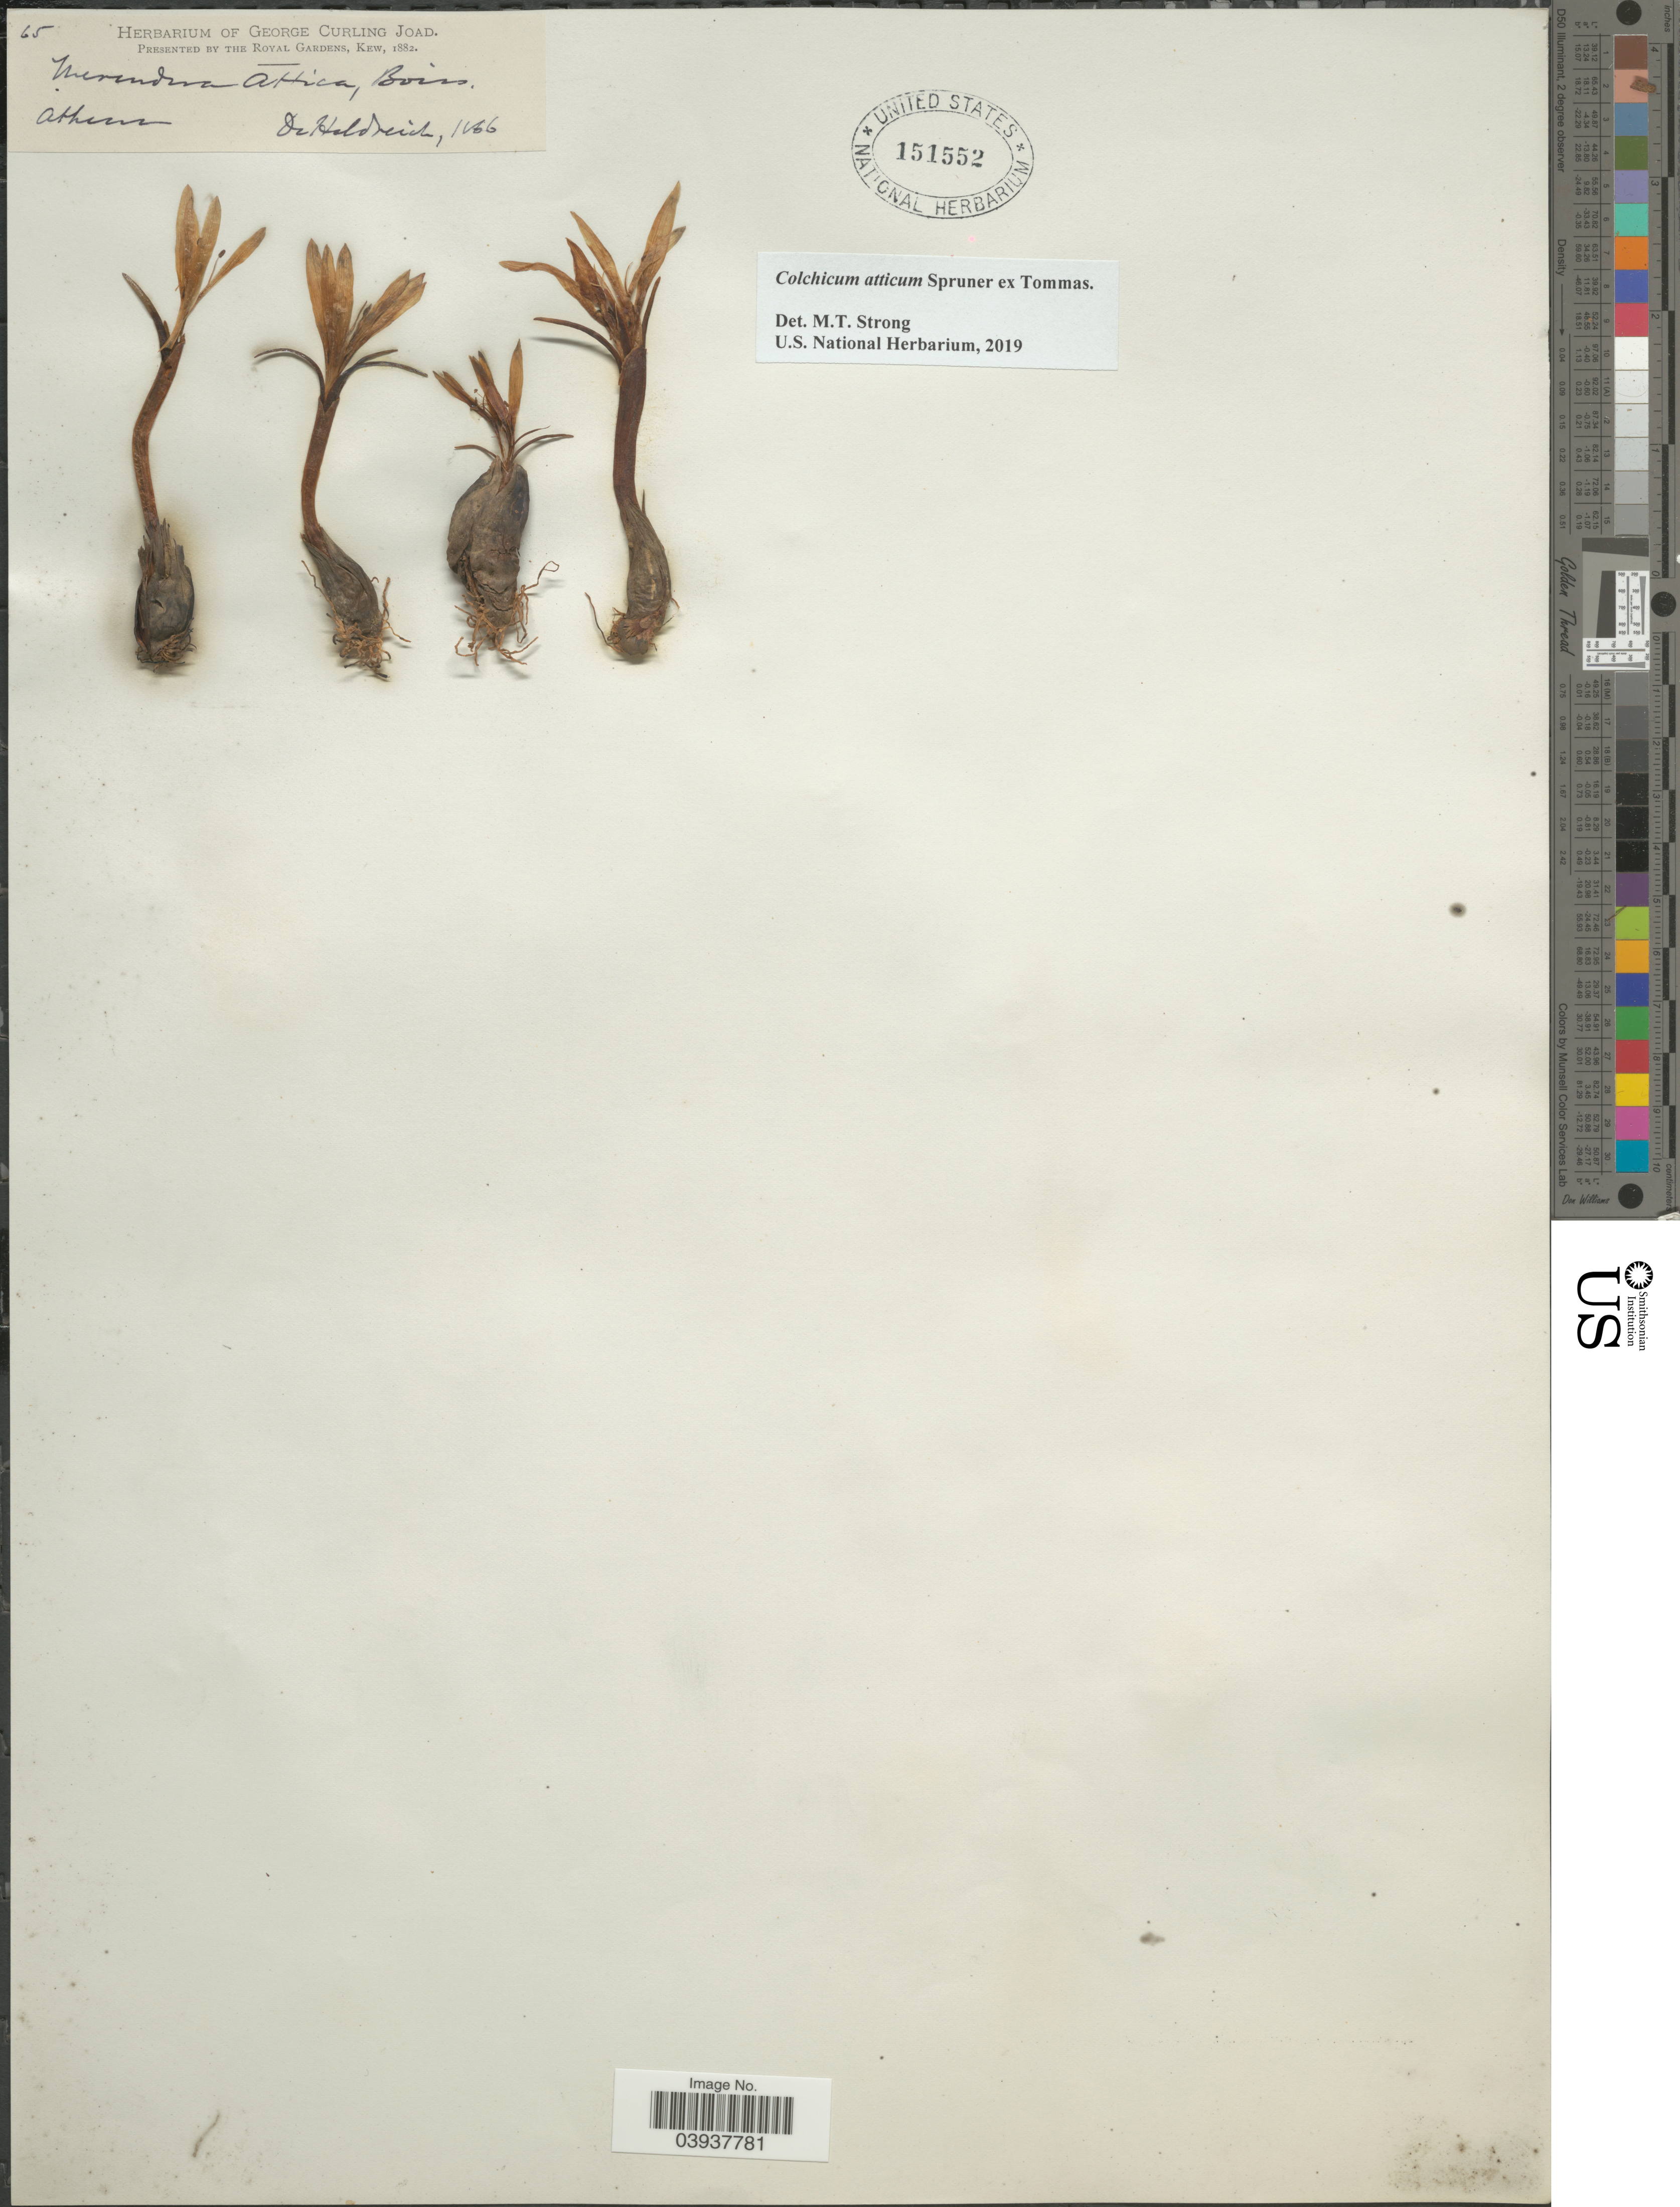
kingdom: Plantae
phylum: Tracheophyta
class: Liliopsida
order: Liliales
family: Colchicaceae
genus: Colchicum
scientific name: Colchicum atticum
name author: Spruner ex Tomm.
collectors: -. De Heldreich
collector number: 65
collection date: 1866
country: Greece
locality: Athens.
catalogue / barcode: US 151552